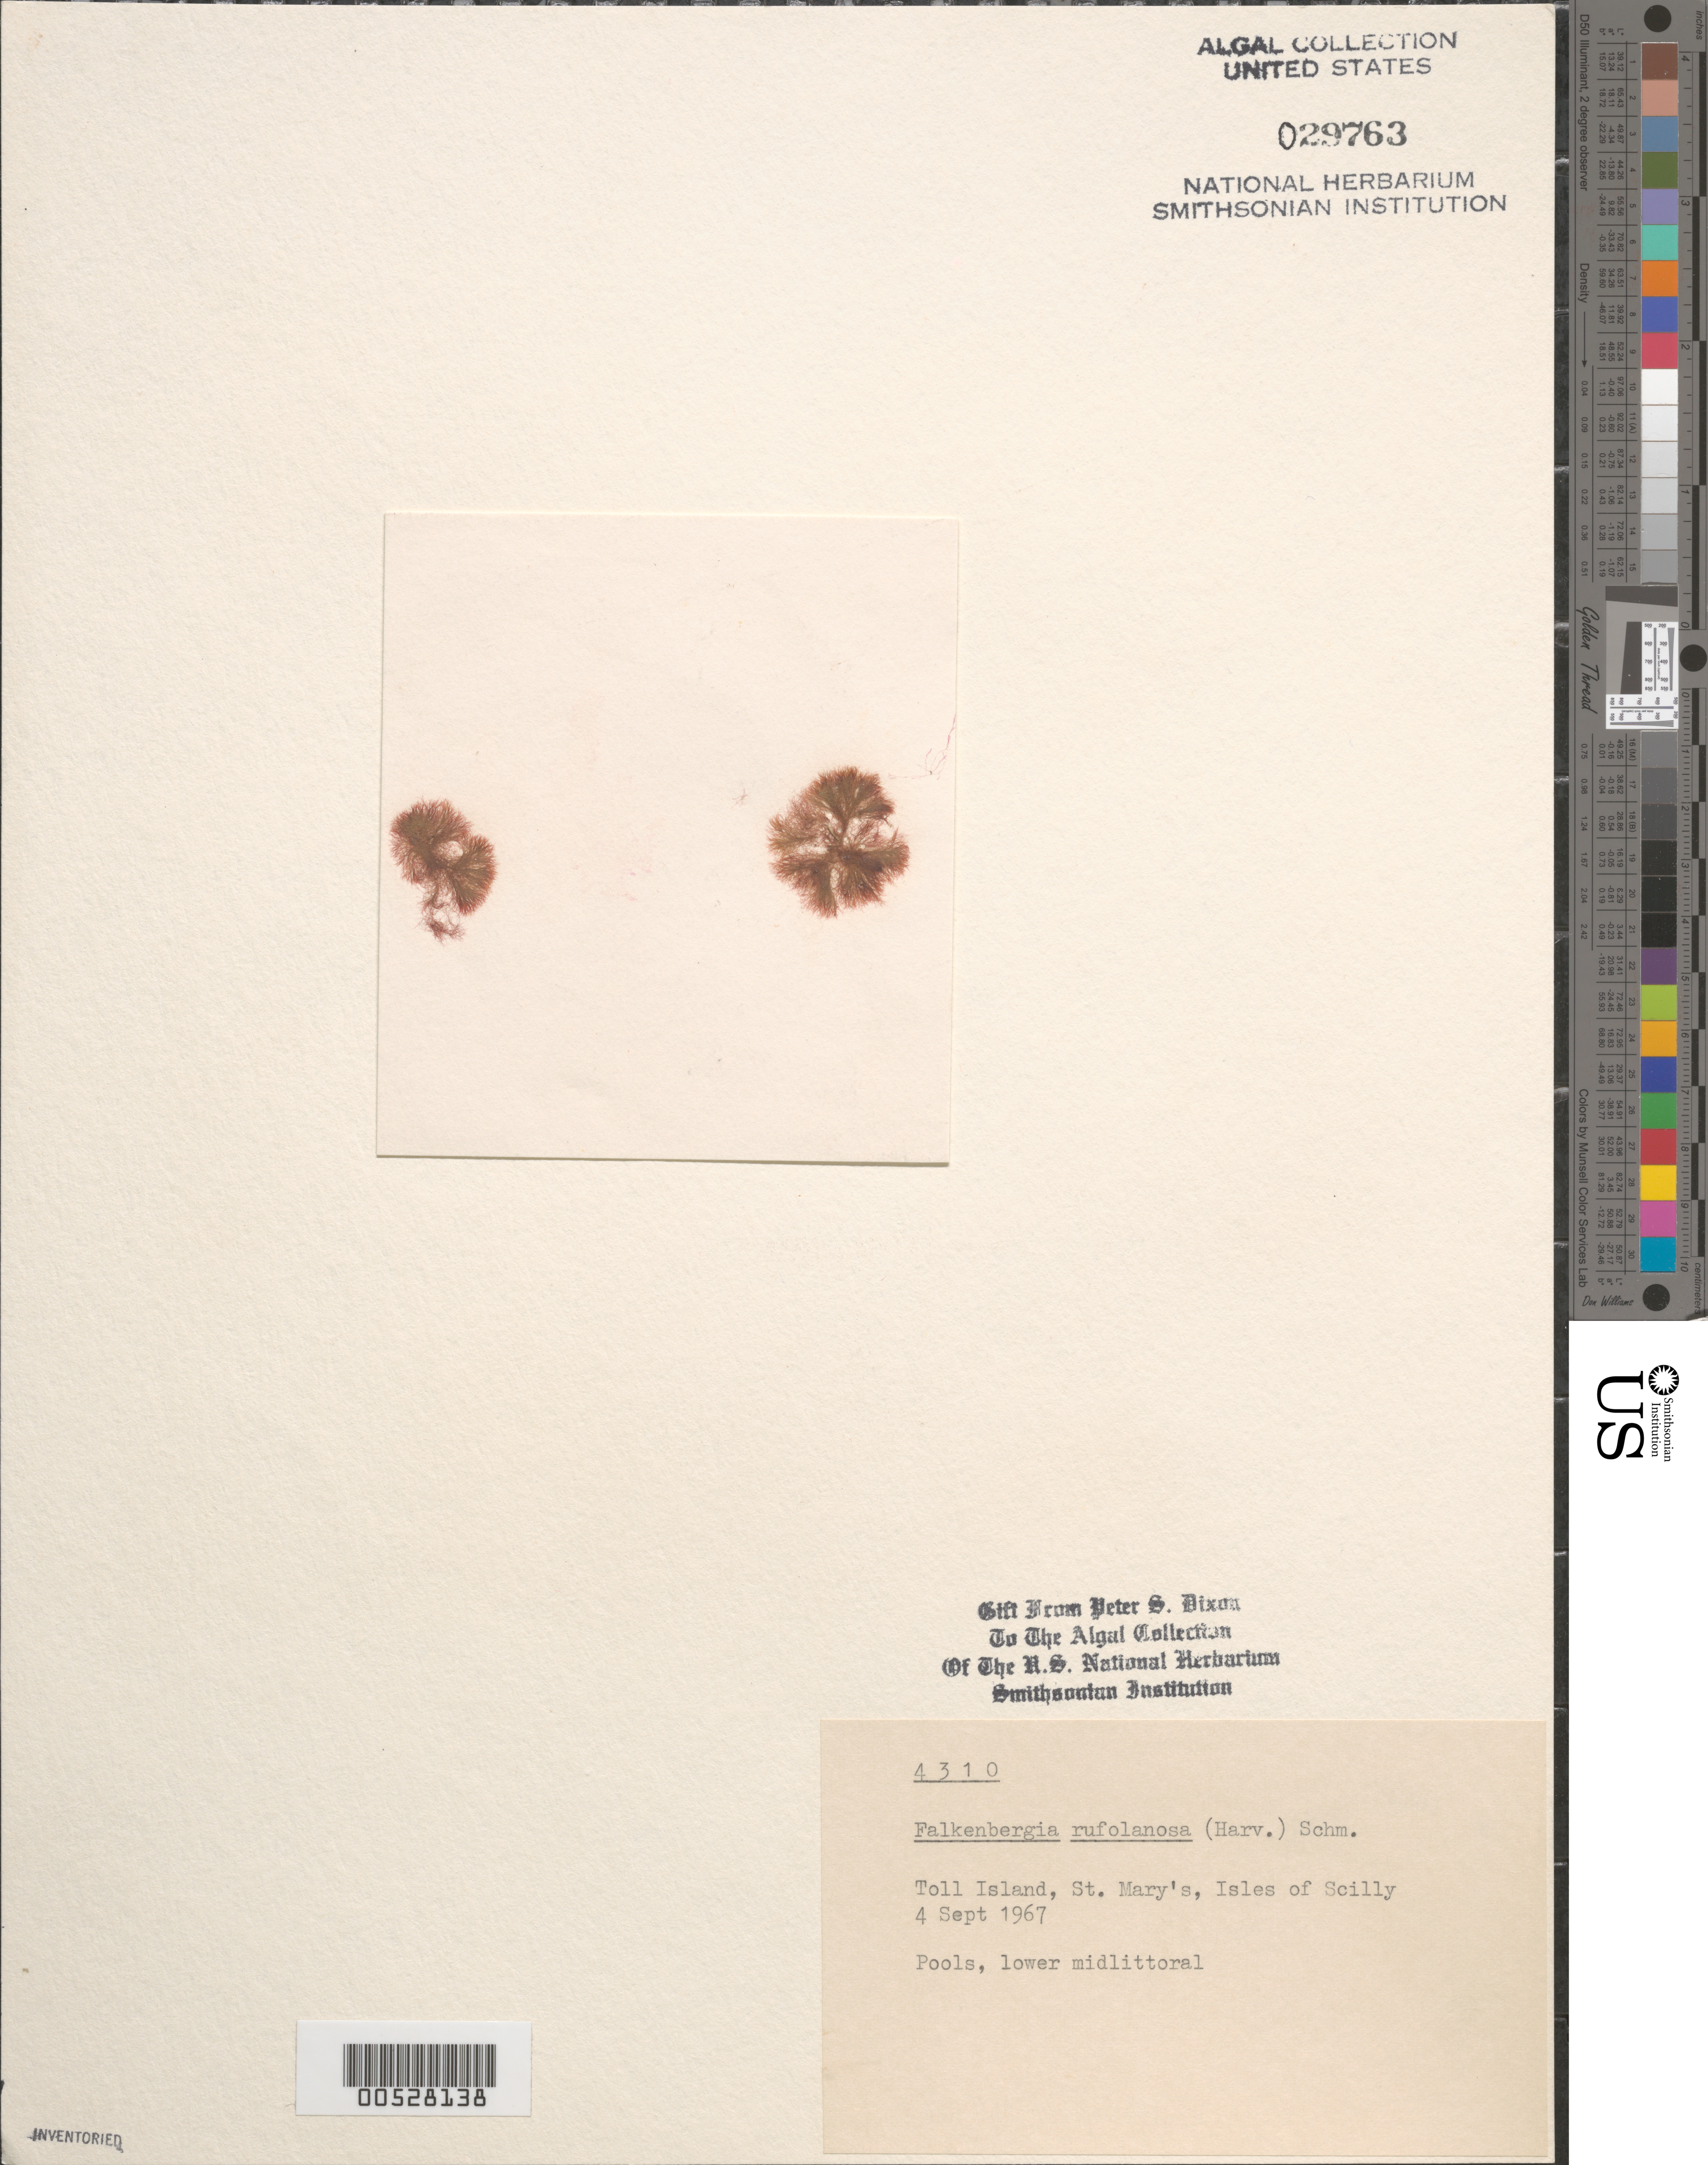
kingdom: Plantae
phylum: Rhodophyta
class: Florideophyceae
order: Bonnemaisoniales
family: Bonnemaisoniaceae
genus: Asparagopsis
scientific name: Asparagopsis armata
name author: Harv.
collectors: P. S. Dixon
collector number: PSD 4310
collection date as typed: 04 Sep 1967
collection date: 1967-09-04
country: United Kingdom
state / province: England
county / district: Council of the Isles of Scilly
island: St. Mary's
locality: Toll Island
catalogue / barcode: US 29763